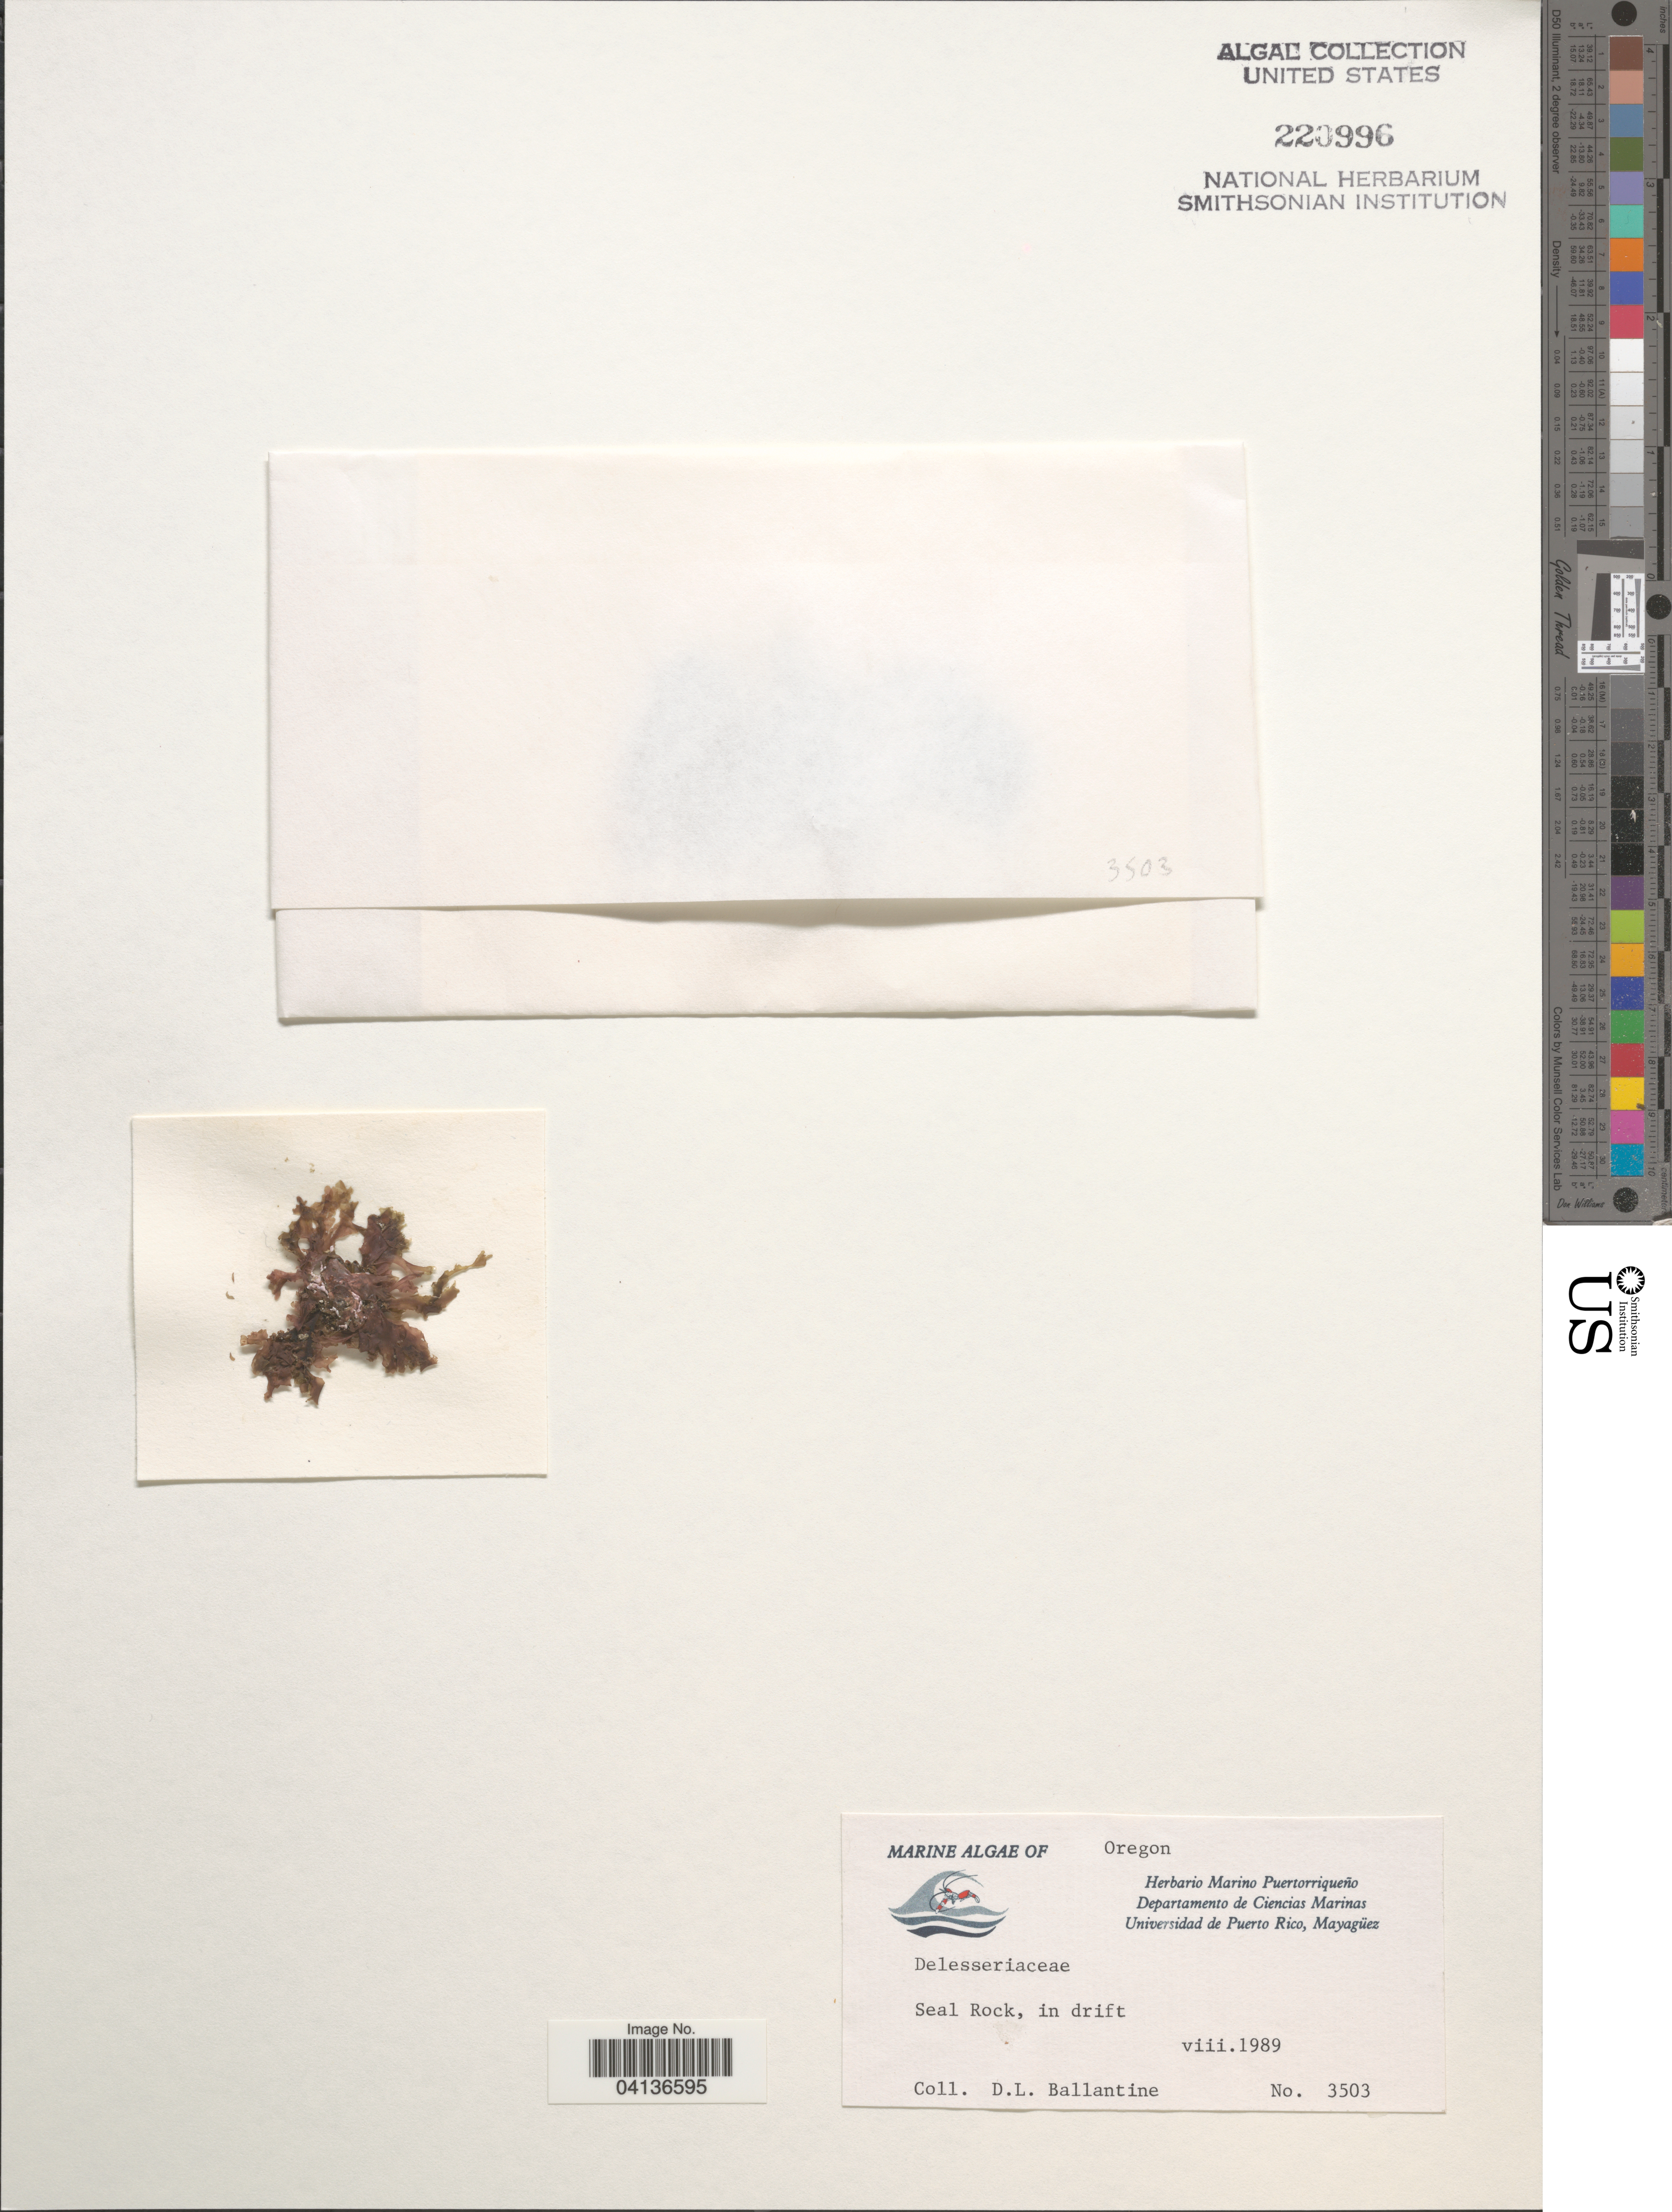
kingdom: Plantae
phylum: Rhodophyta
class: Florideophyceae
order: Ceramiales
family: Delesseriaceae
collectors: D.L. Ballantine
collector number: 3503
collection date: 1989-08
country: United States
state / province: Oregon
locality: Seal Rock, in drift.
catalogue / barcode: US 220996